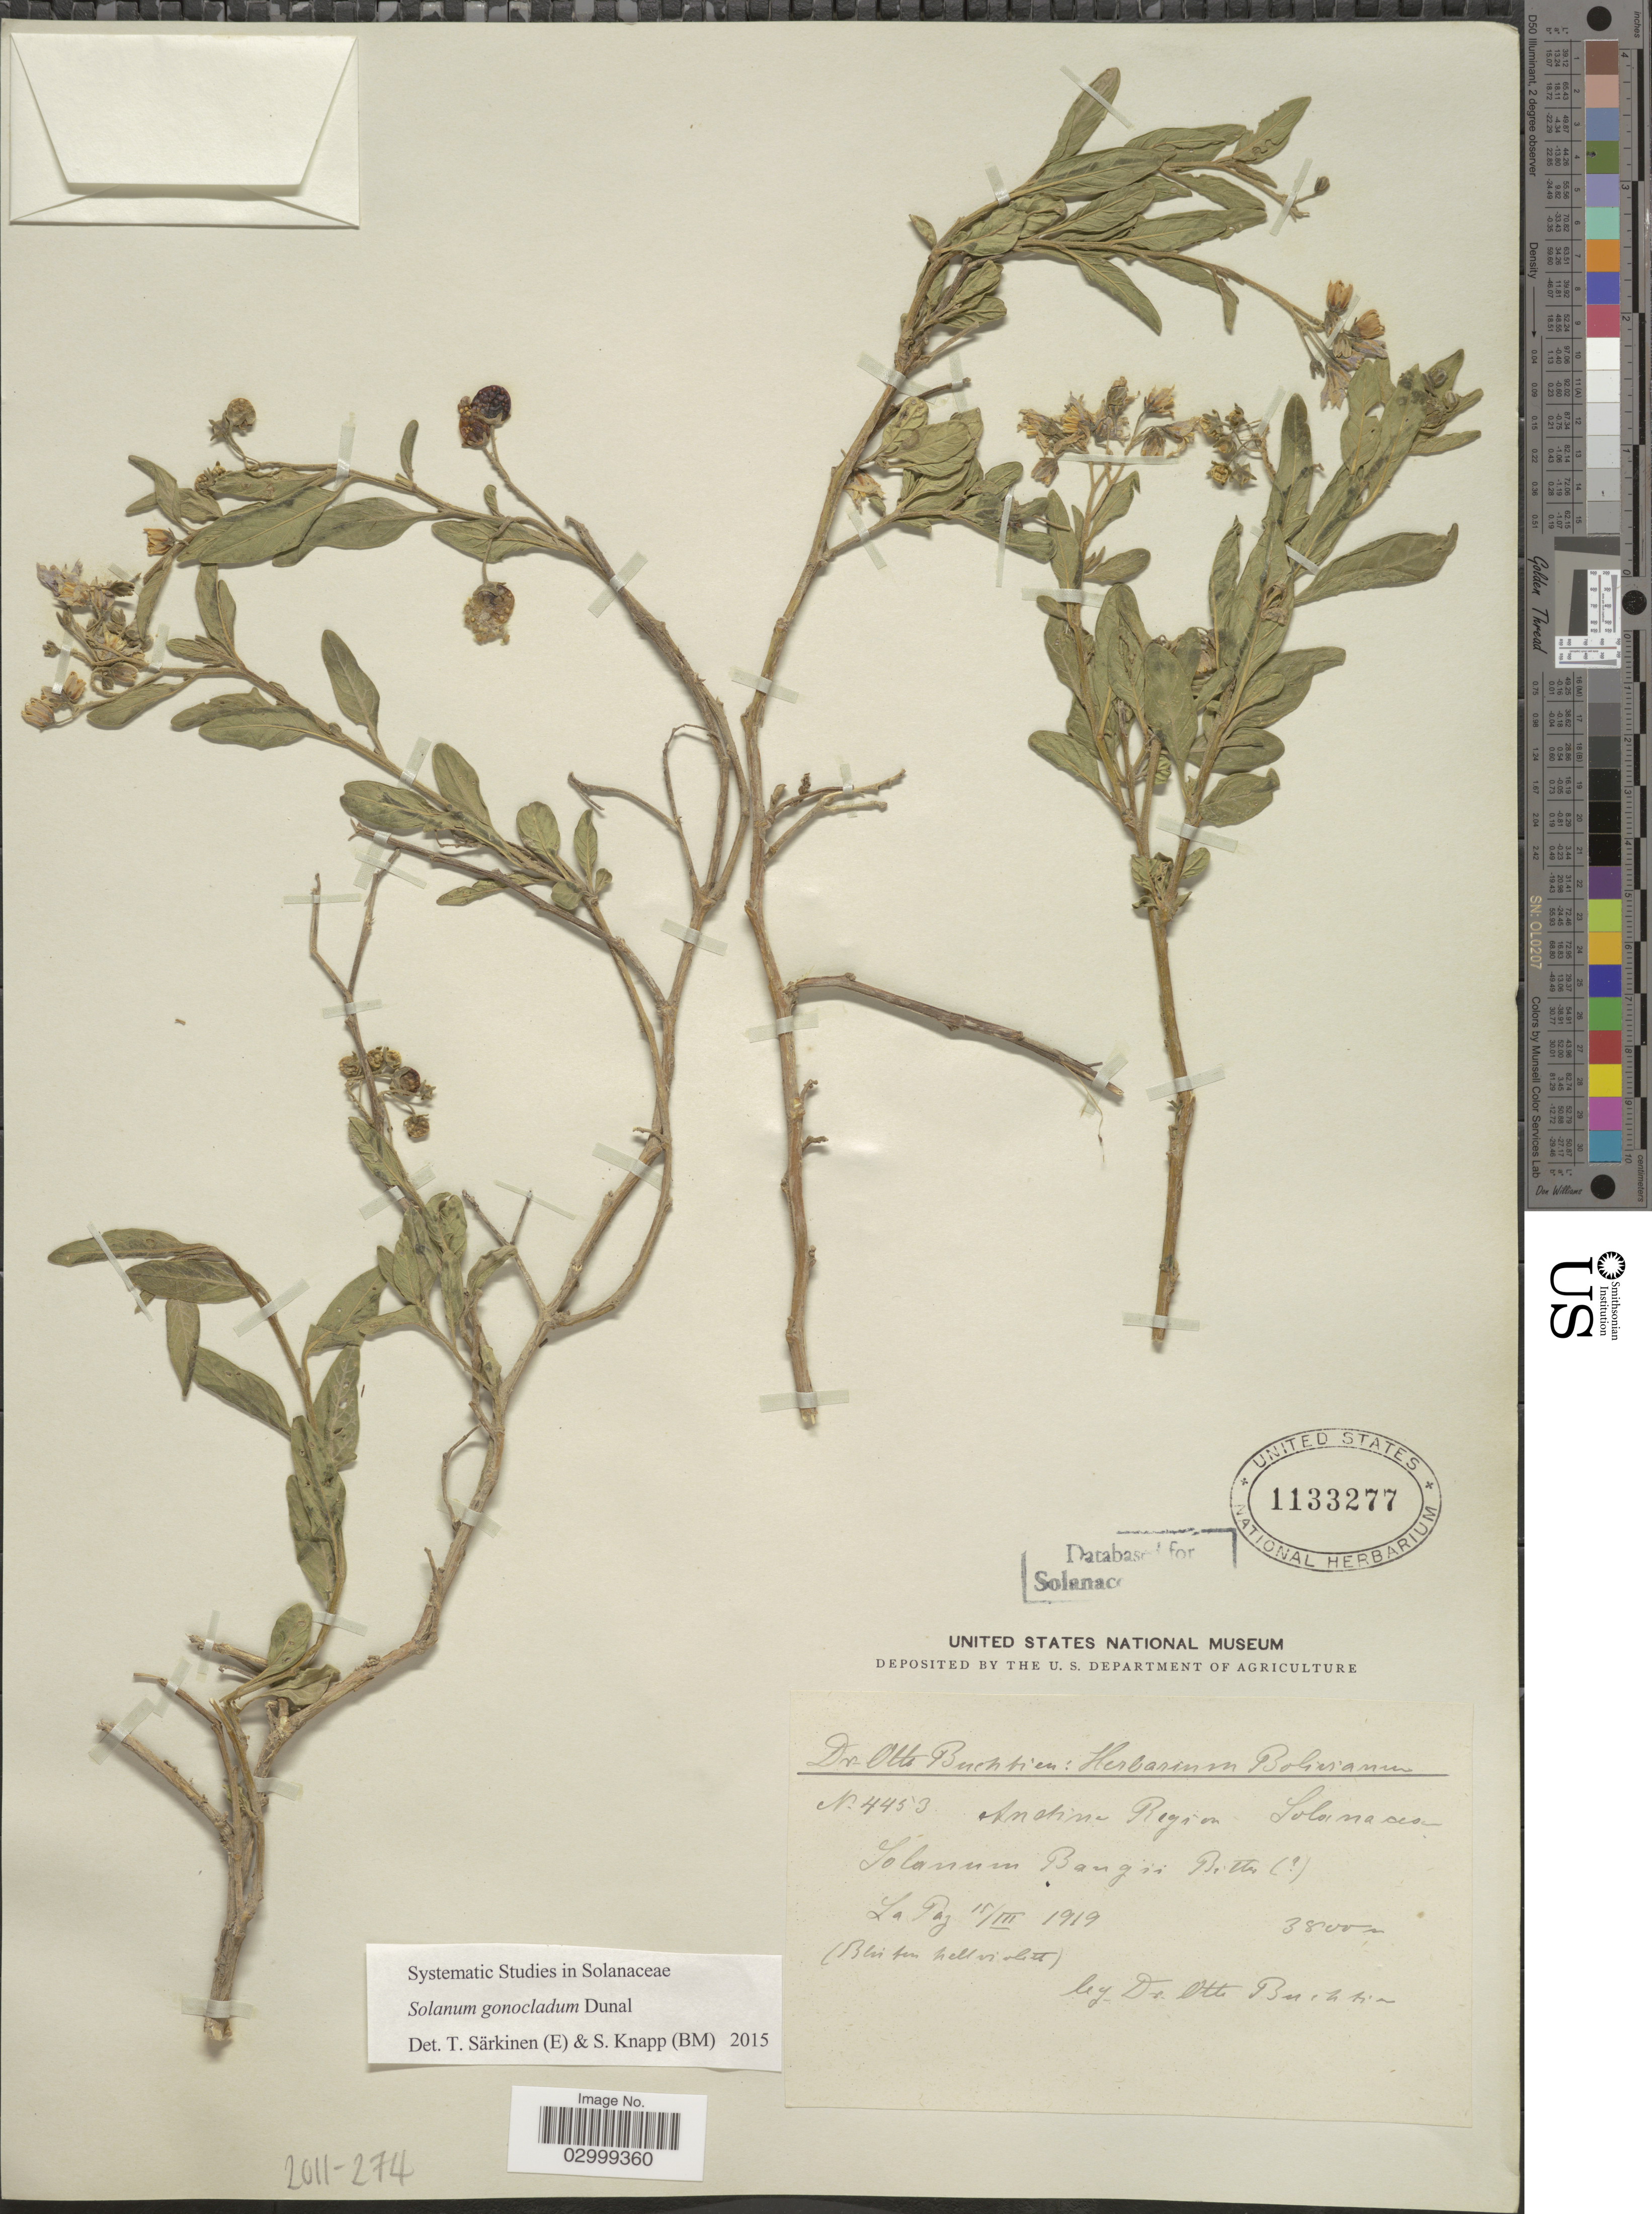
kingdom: Plantae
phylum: Tracheophyta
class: Magnoliopsida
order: Solanales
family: Solanaceae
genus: Solanum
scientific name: Solanum gonocladum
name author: Dunal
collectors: O. Buchtien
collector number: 4453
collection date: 1919-03-15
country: Bolivia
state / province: La Paz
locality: Andine Region.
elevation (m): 3800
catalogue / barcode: US 1133277